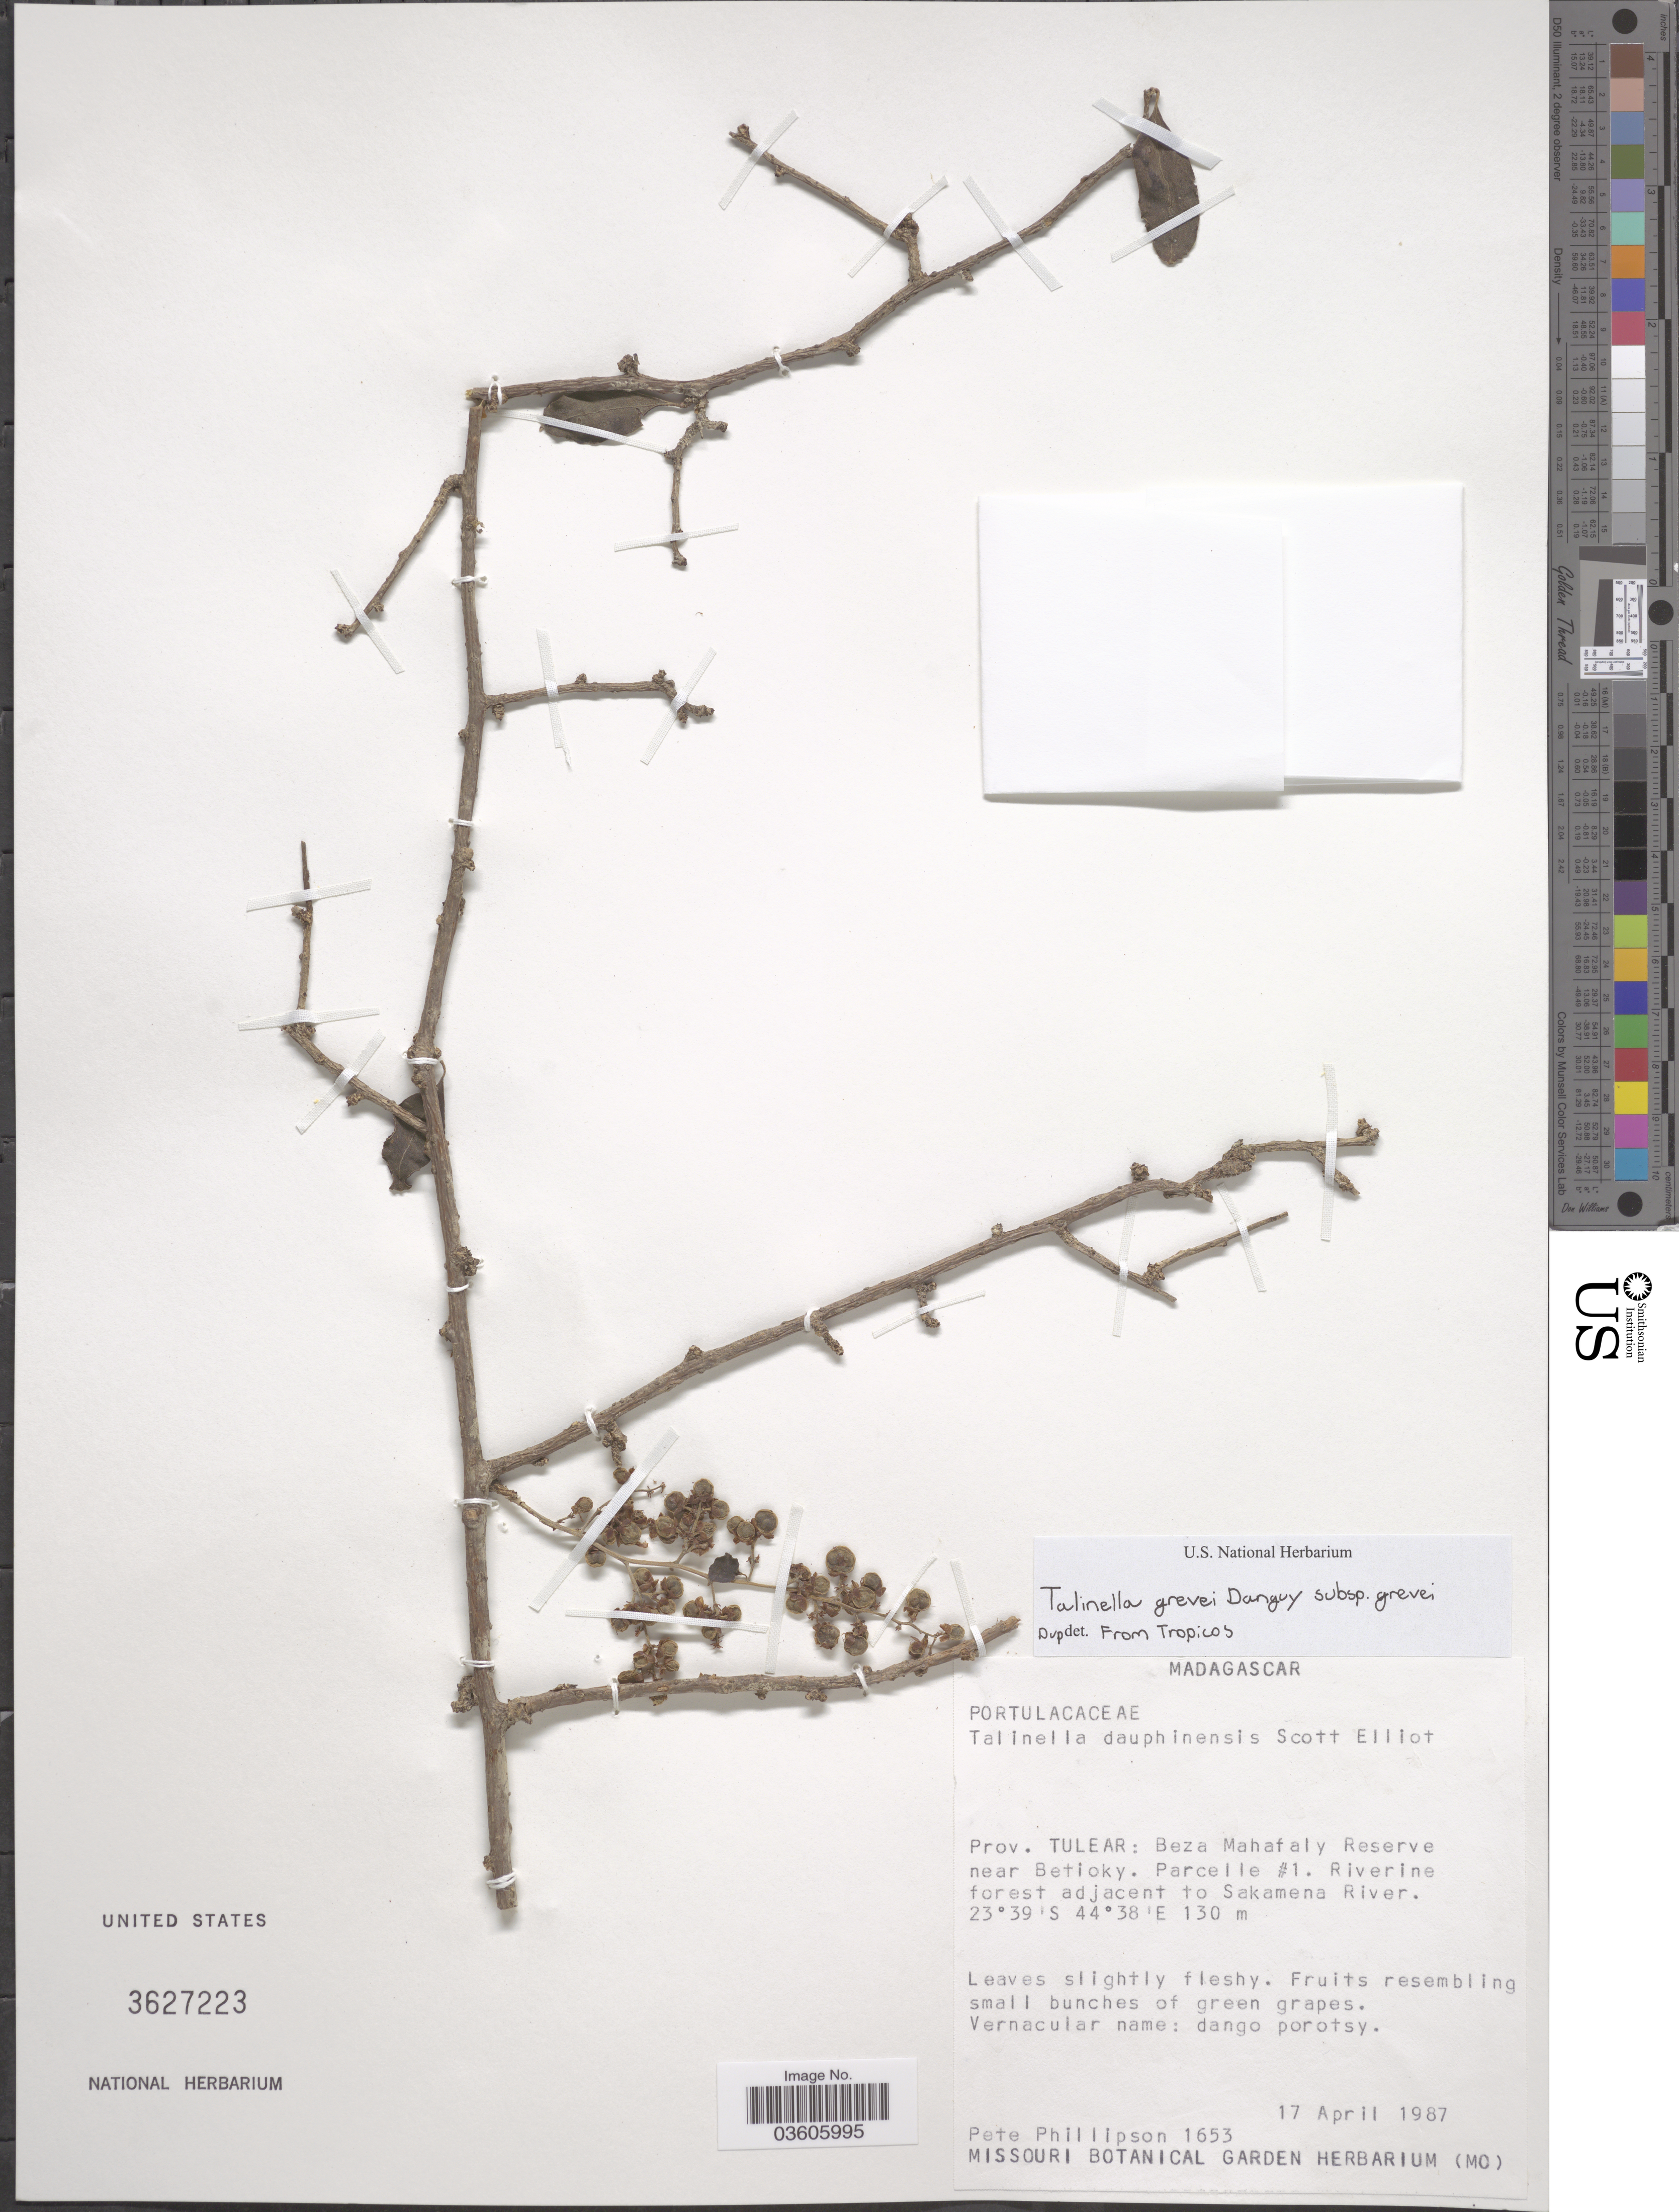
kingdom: Plantae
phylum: Tracheophyta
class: Magnoliopsida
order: Caryophyllales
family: Talinaceae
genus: Talinella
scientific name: Talinella grevei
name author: Danguy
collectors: P. B. Phillipson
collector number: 1653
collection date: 1987-04-17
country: Madagascar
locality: Prov. Tulear: Beza Mahafaly Reserve near Betioky. Parcelle #1. Riverine forest adjacent to Sakamena River.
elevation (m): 130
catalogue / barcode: US 3627223